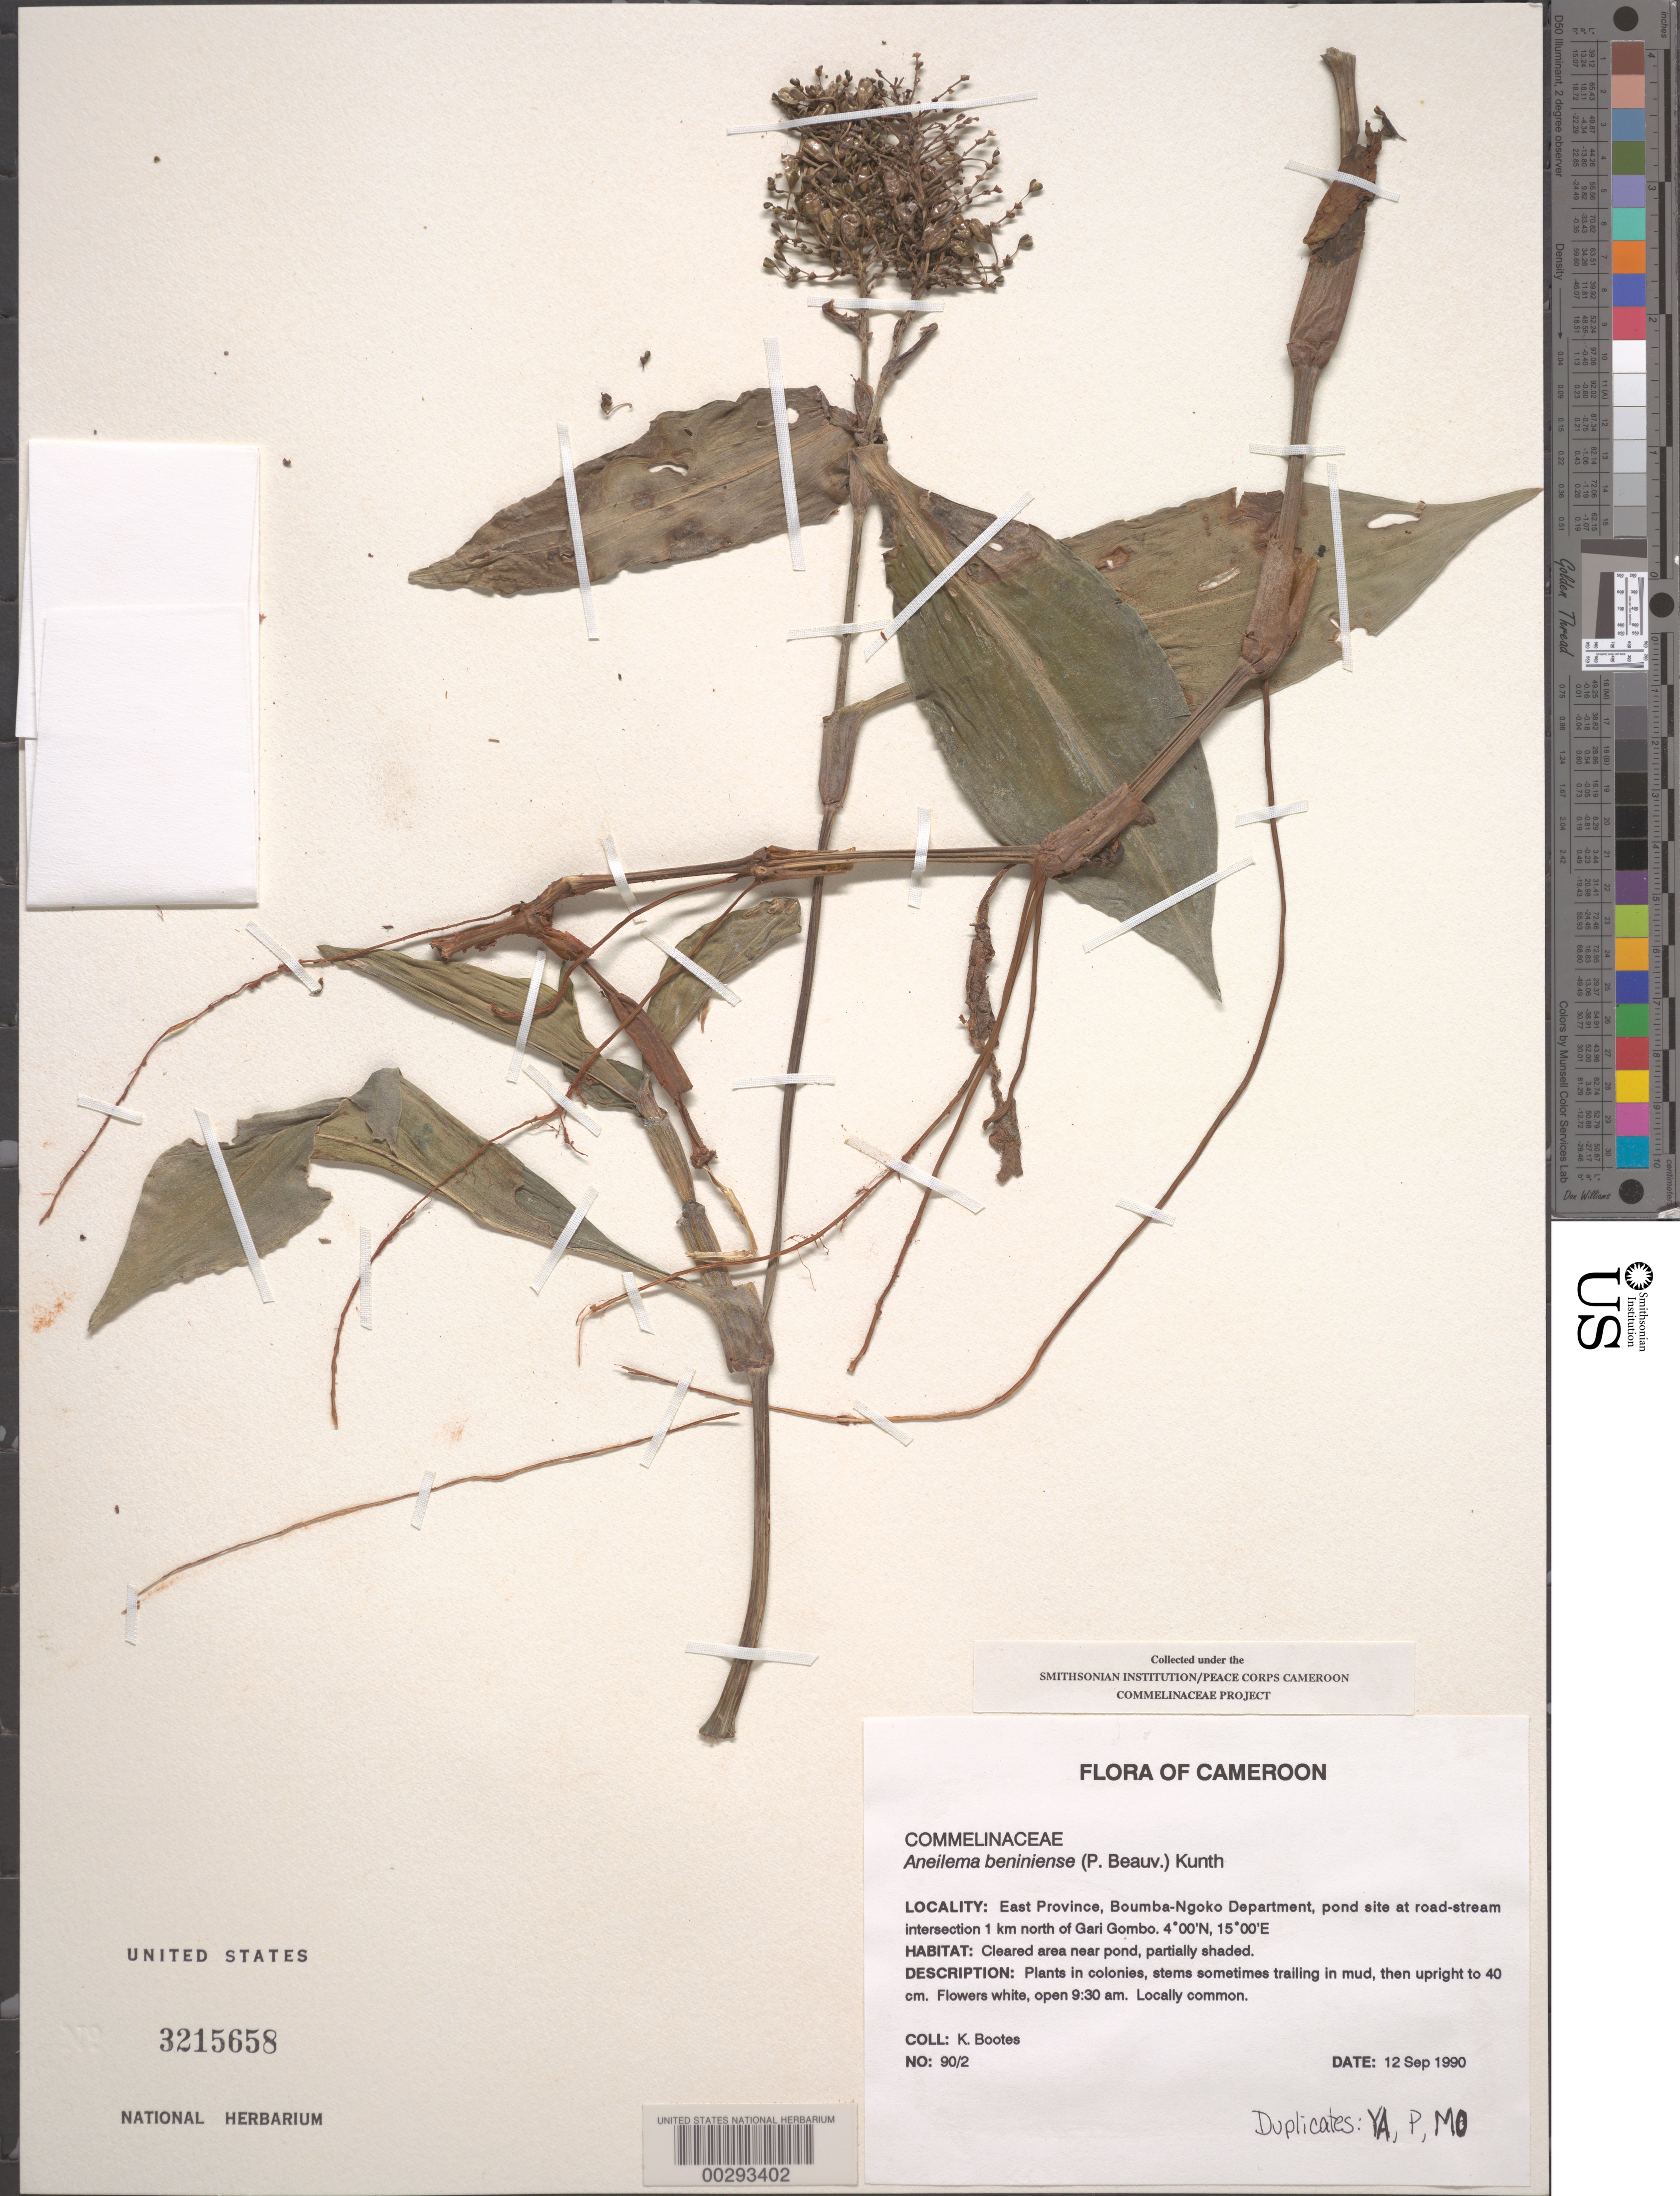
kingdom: Plantae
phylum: Tracheophyta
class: Liliopsida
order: Commelinales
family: Commelinaceae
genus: Aneilema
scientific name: Aneilema beniniense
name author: (P. Beauv.) Kunth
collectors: K. Bootes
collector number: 90/2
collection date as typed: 12 Sep 1990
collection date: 1990-09-12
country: Cameroon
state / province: Est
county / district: Boumba-ngoko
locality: Gari gombo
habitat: Cleared area near pond, partially shaded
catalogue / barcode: US 3215658